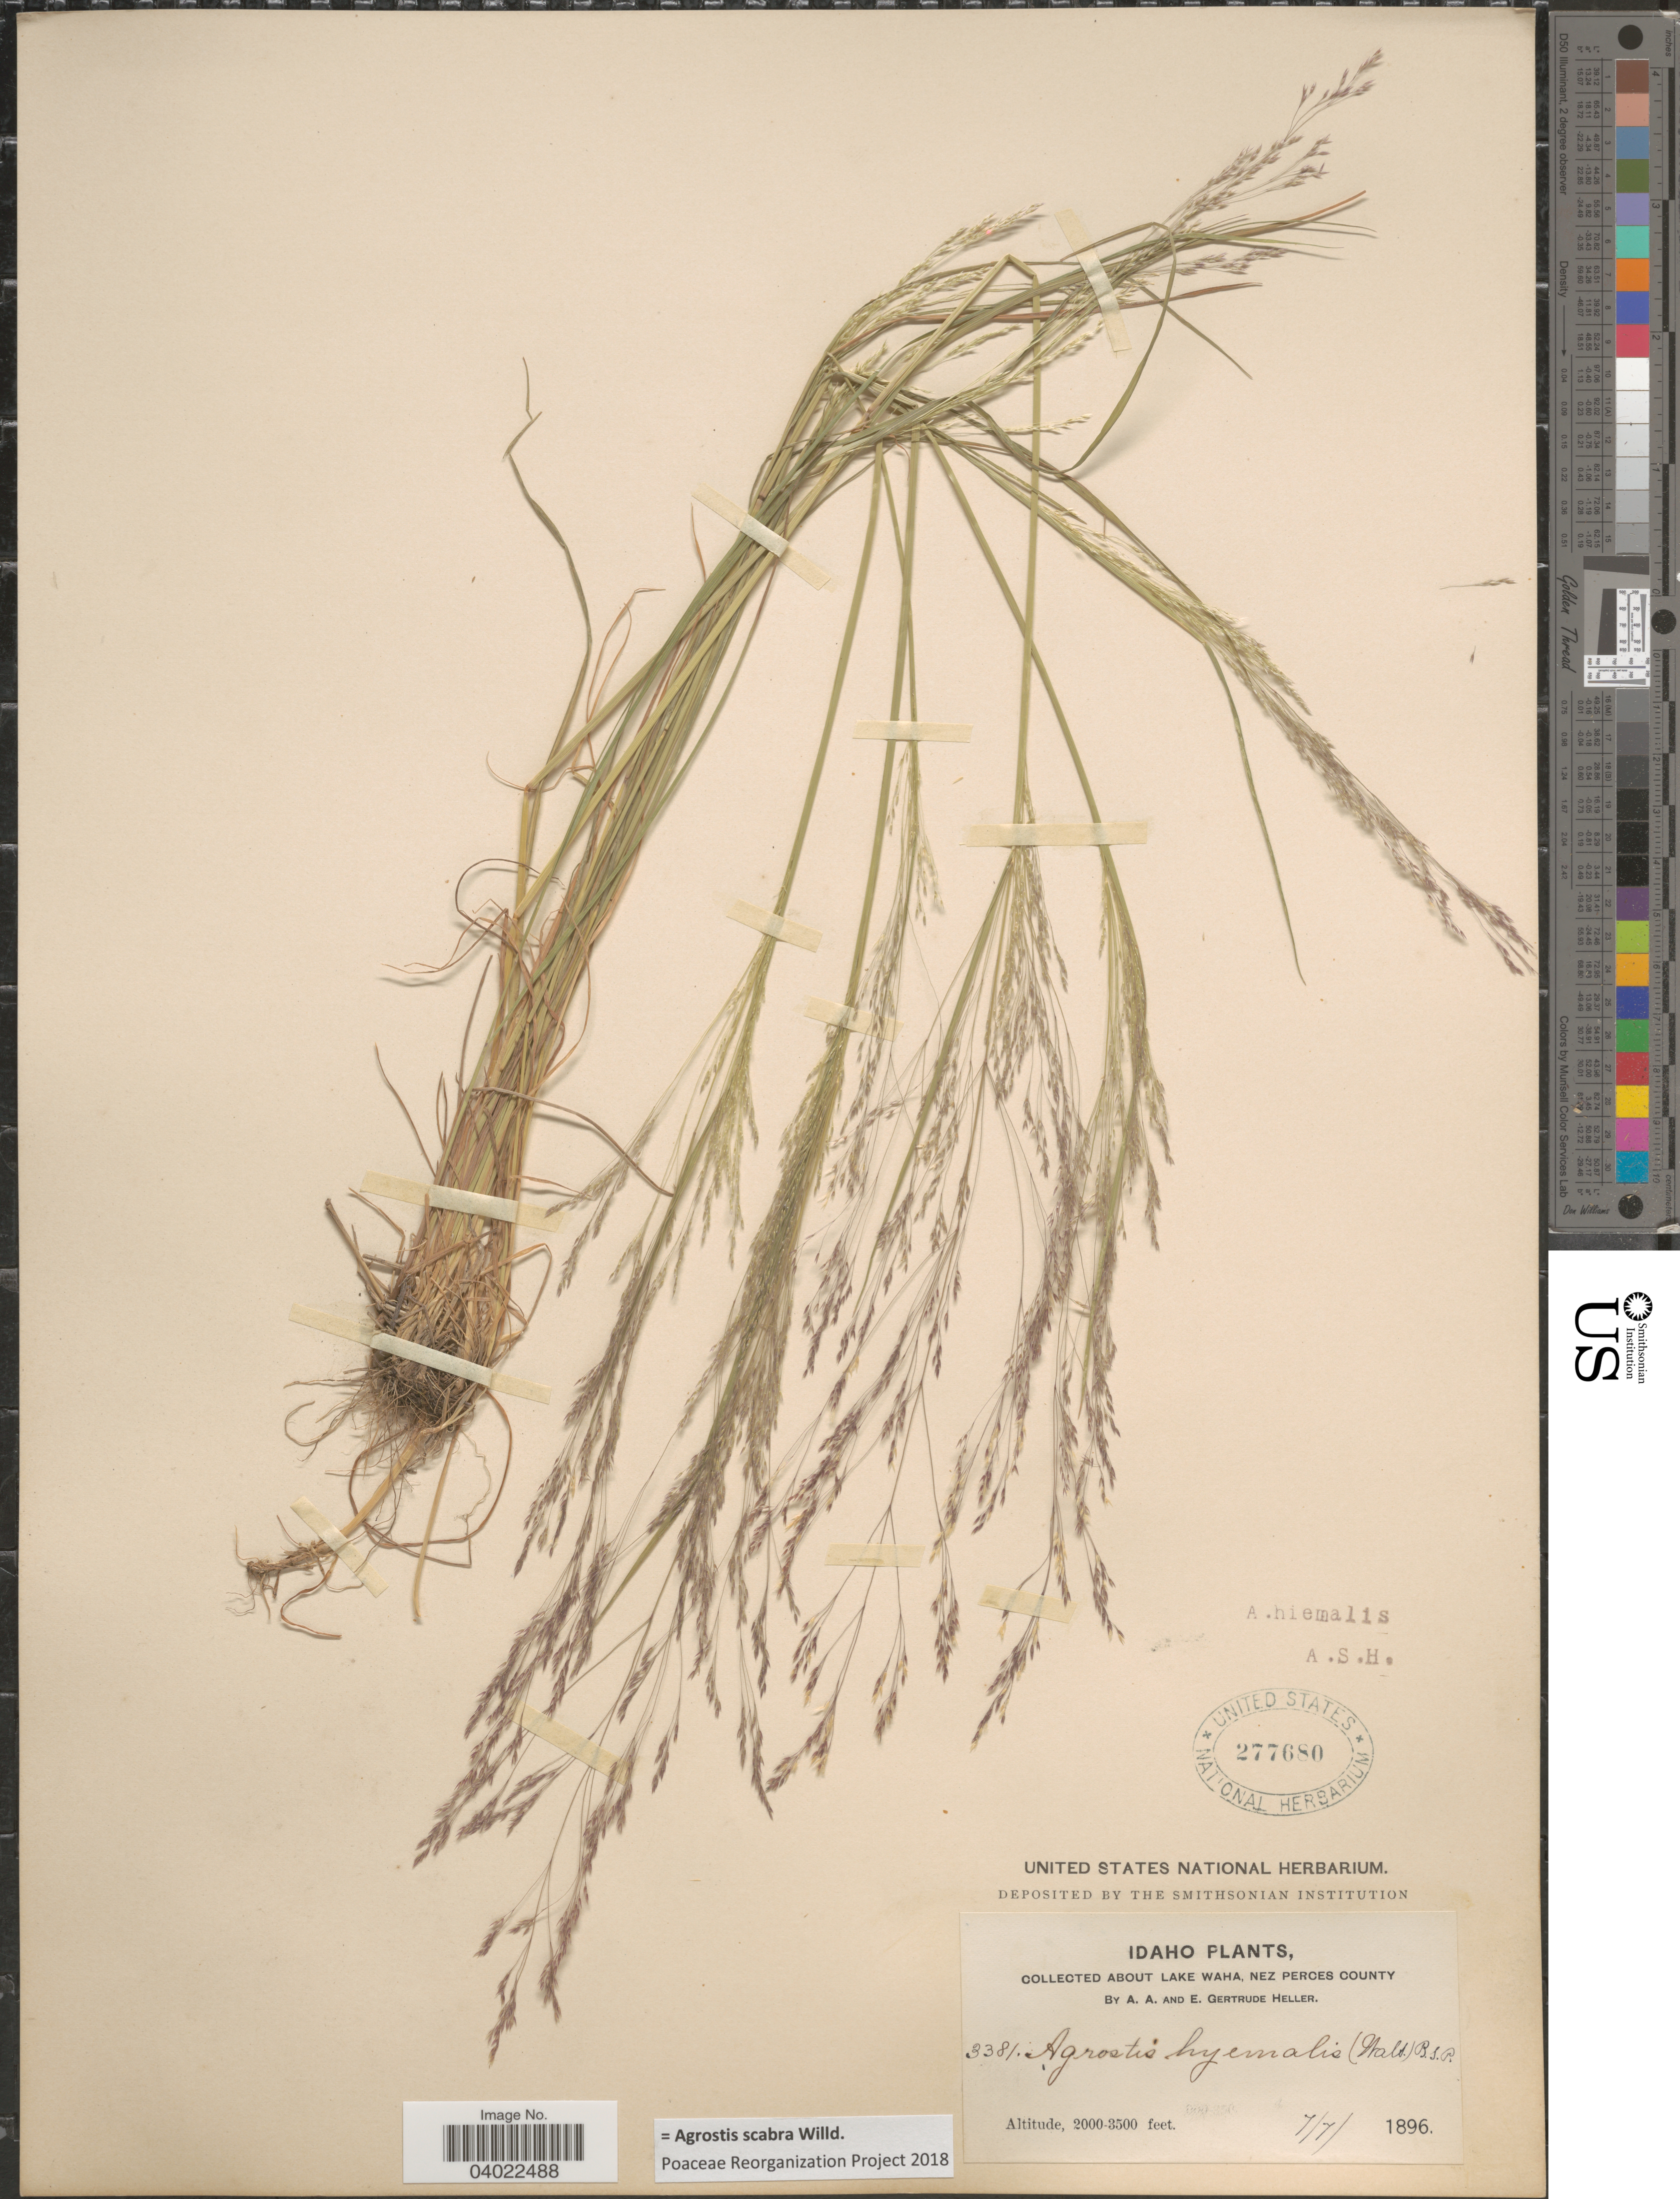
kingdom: Plantae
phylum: Tracheophyta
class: Liliopsida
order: Poales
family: Poaceae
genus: Agrostis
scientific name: Agrostis scabra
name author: Willd.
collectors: A. A. Heller & E. G. Heller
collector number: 3381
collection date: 1896-07-07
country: United States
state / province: Idaho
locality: About Lake Waha, Nez Perces County.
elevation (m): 610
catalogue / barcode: US 277680